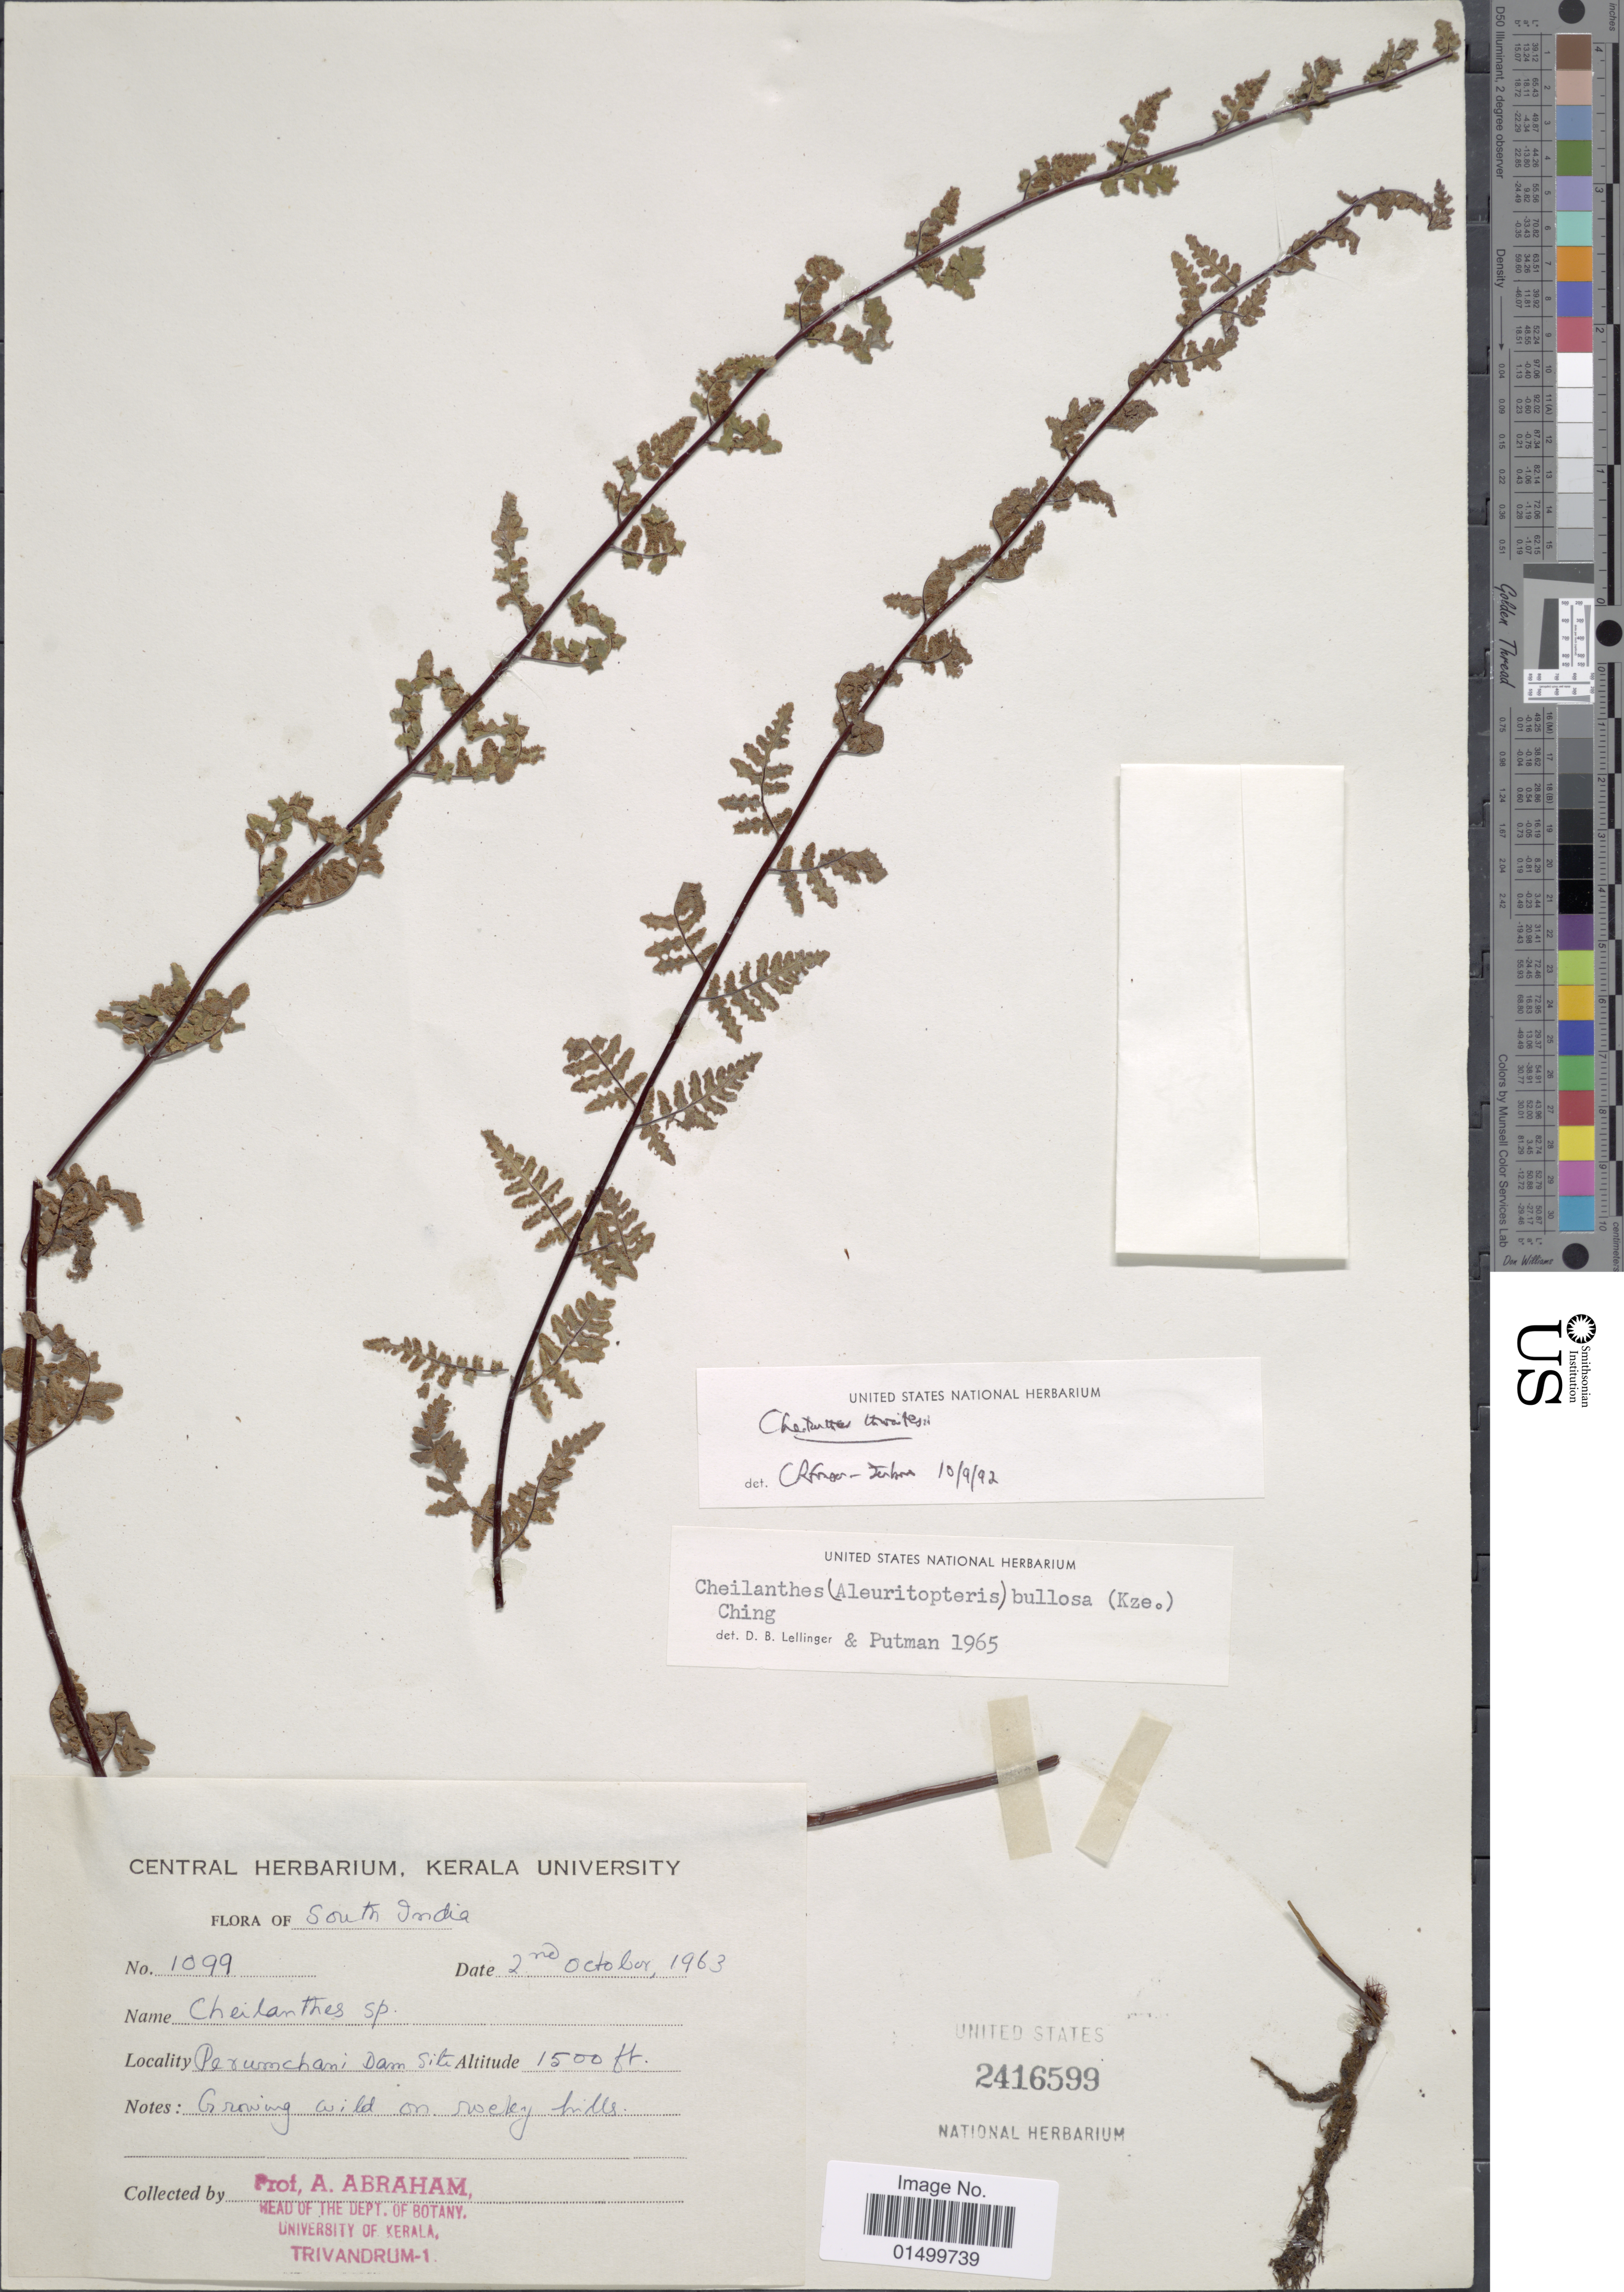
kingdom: Plantae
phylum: Tracheophyta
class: Polypodiopsida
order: Polypodiales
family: Pteridaceae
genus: Cheilanthes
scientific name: Cheilanthes thwaitesii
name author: Mett.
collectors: A. Abraham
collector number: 1099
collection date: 1963-10-02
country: India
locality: South India, Perunchani Dam Siti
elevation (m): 457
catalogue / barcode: US 2416599